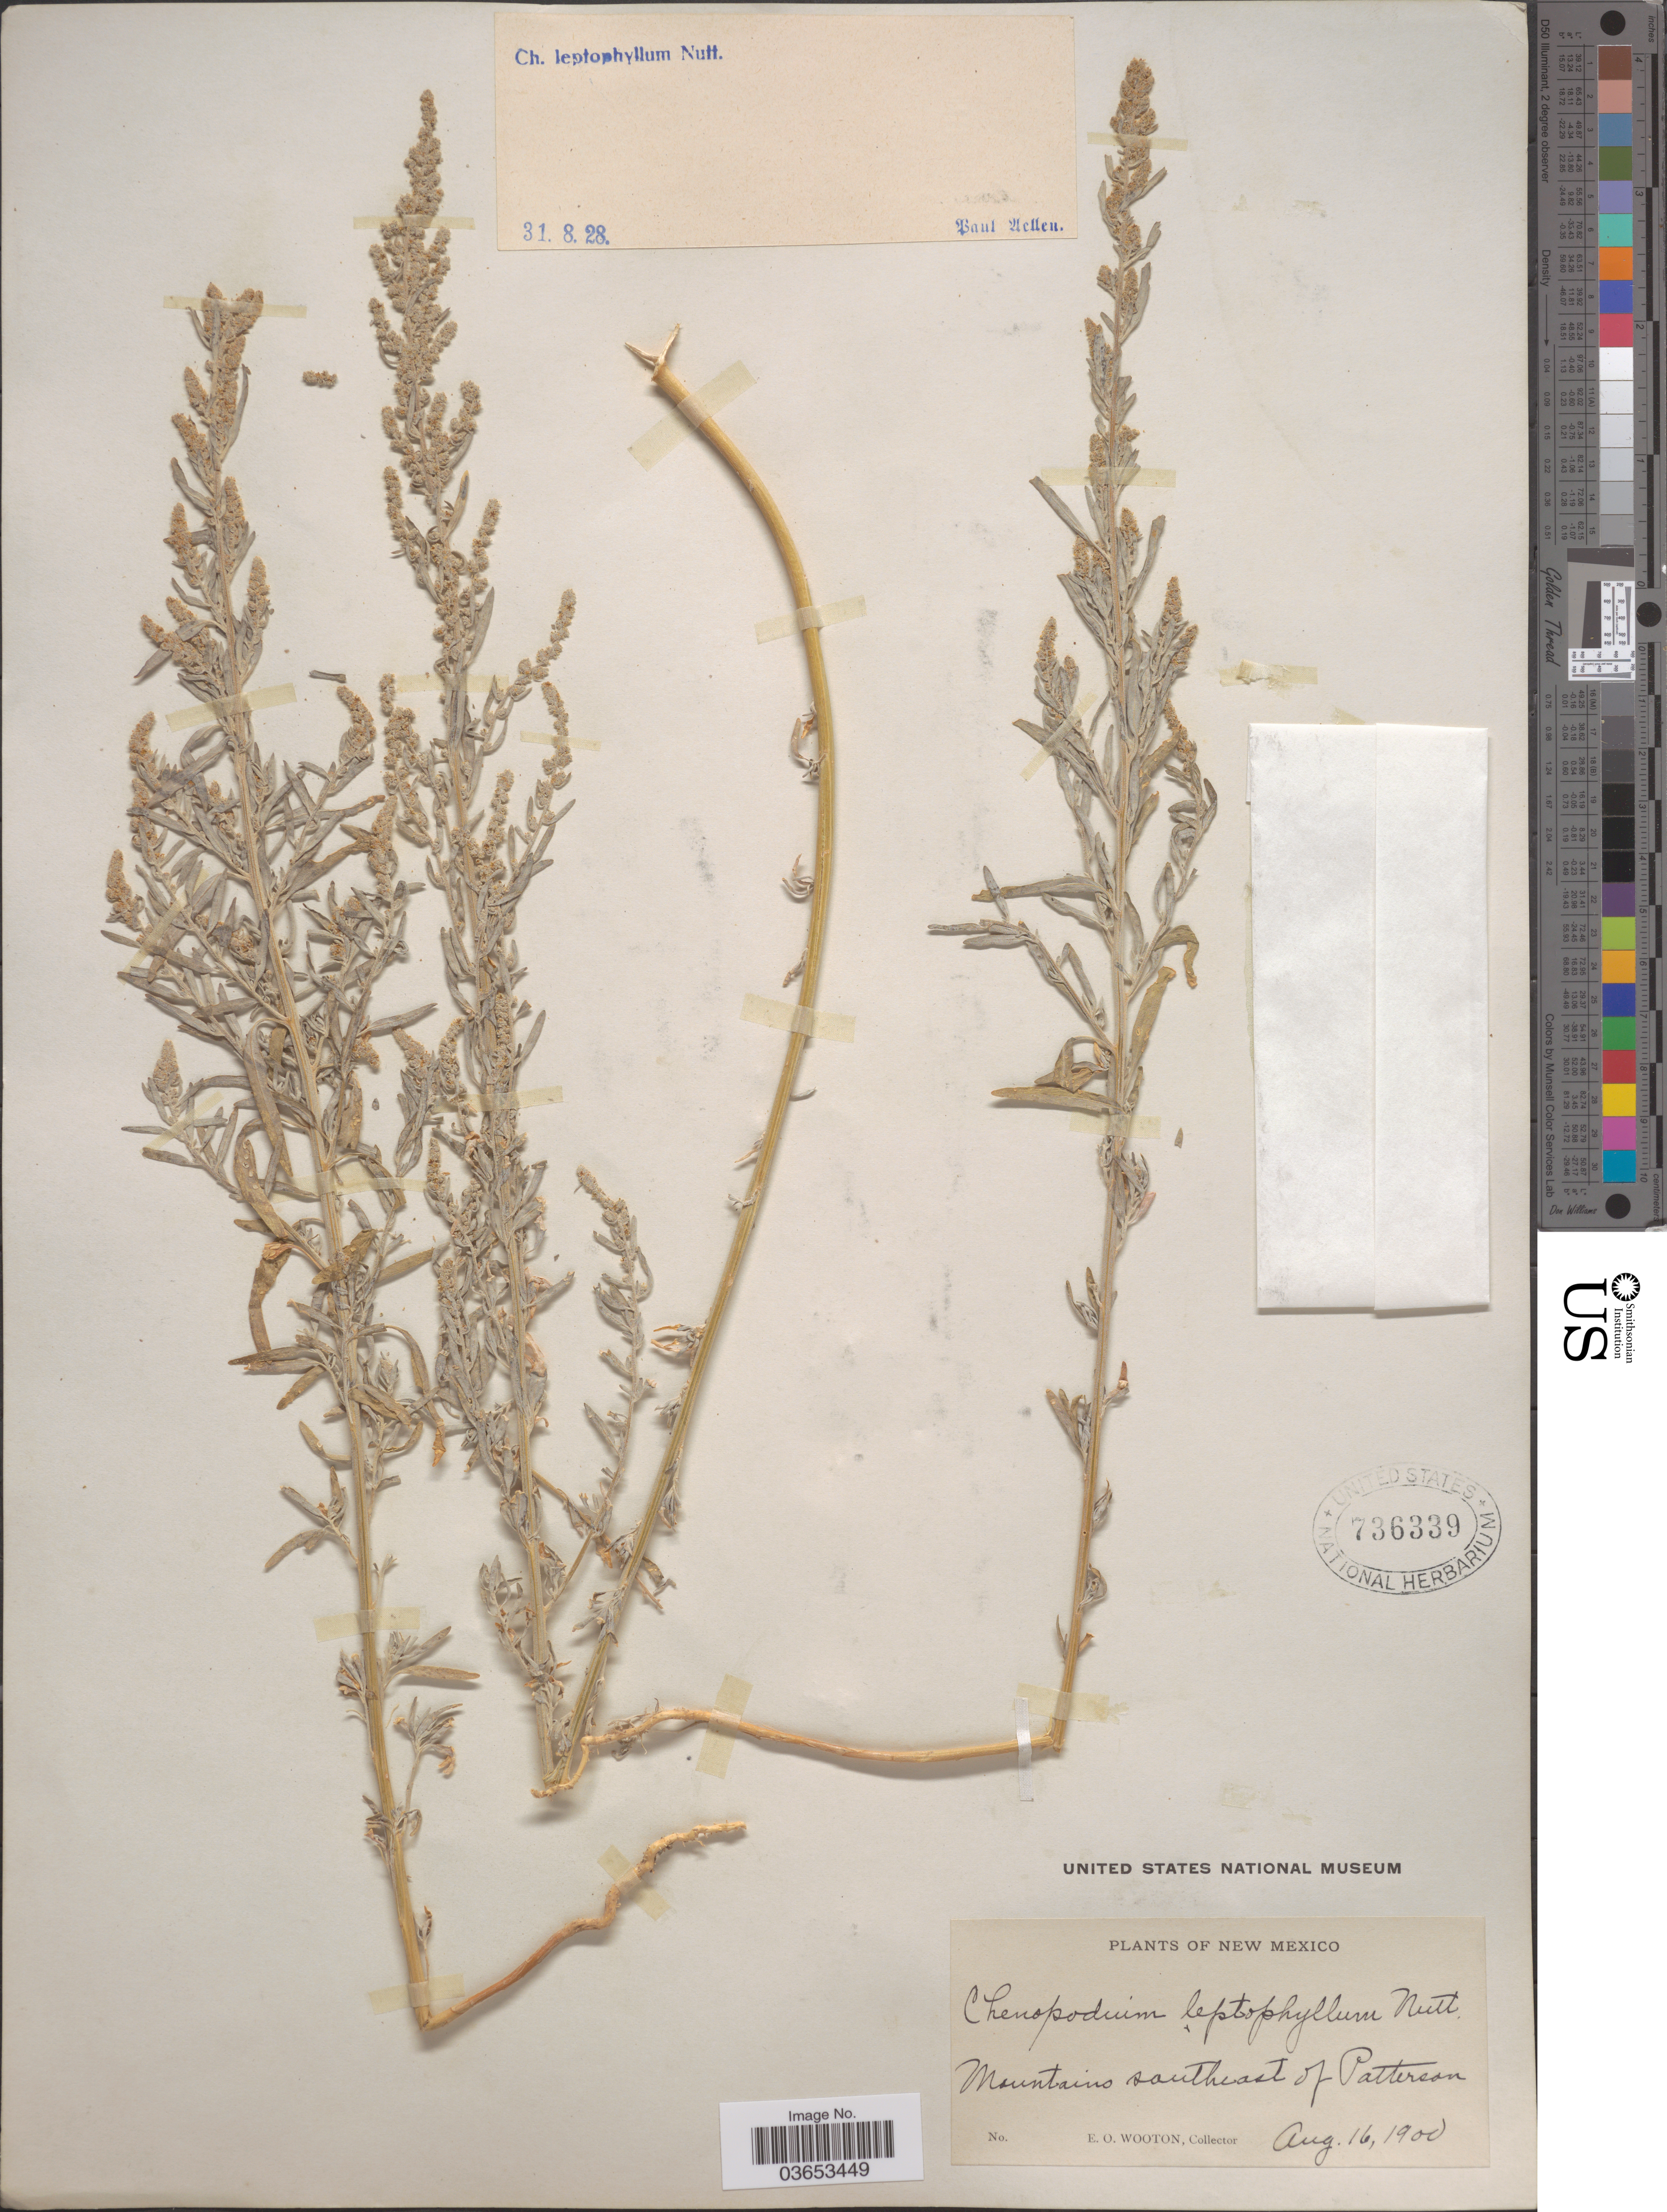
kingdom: Plantae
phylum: Tracheophyta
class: Magnoliopsida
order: Caryophyllales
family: Amaranthaceae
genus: Chenopodium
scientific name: Chenopodium leptophyllum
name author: (Moq.) Nutt. ex S. Watson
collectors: E. O. Wooton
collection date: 1900-08-16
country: United States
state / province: New Mexico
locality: Mountains southeast of Patterson.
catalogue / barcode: US 736339